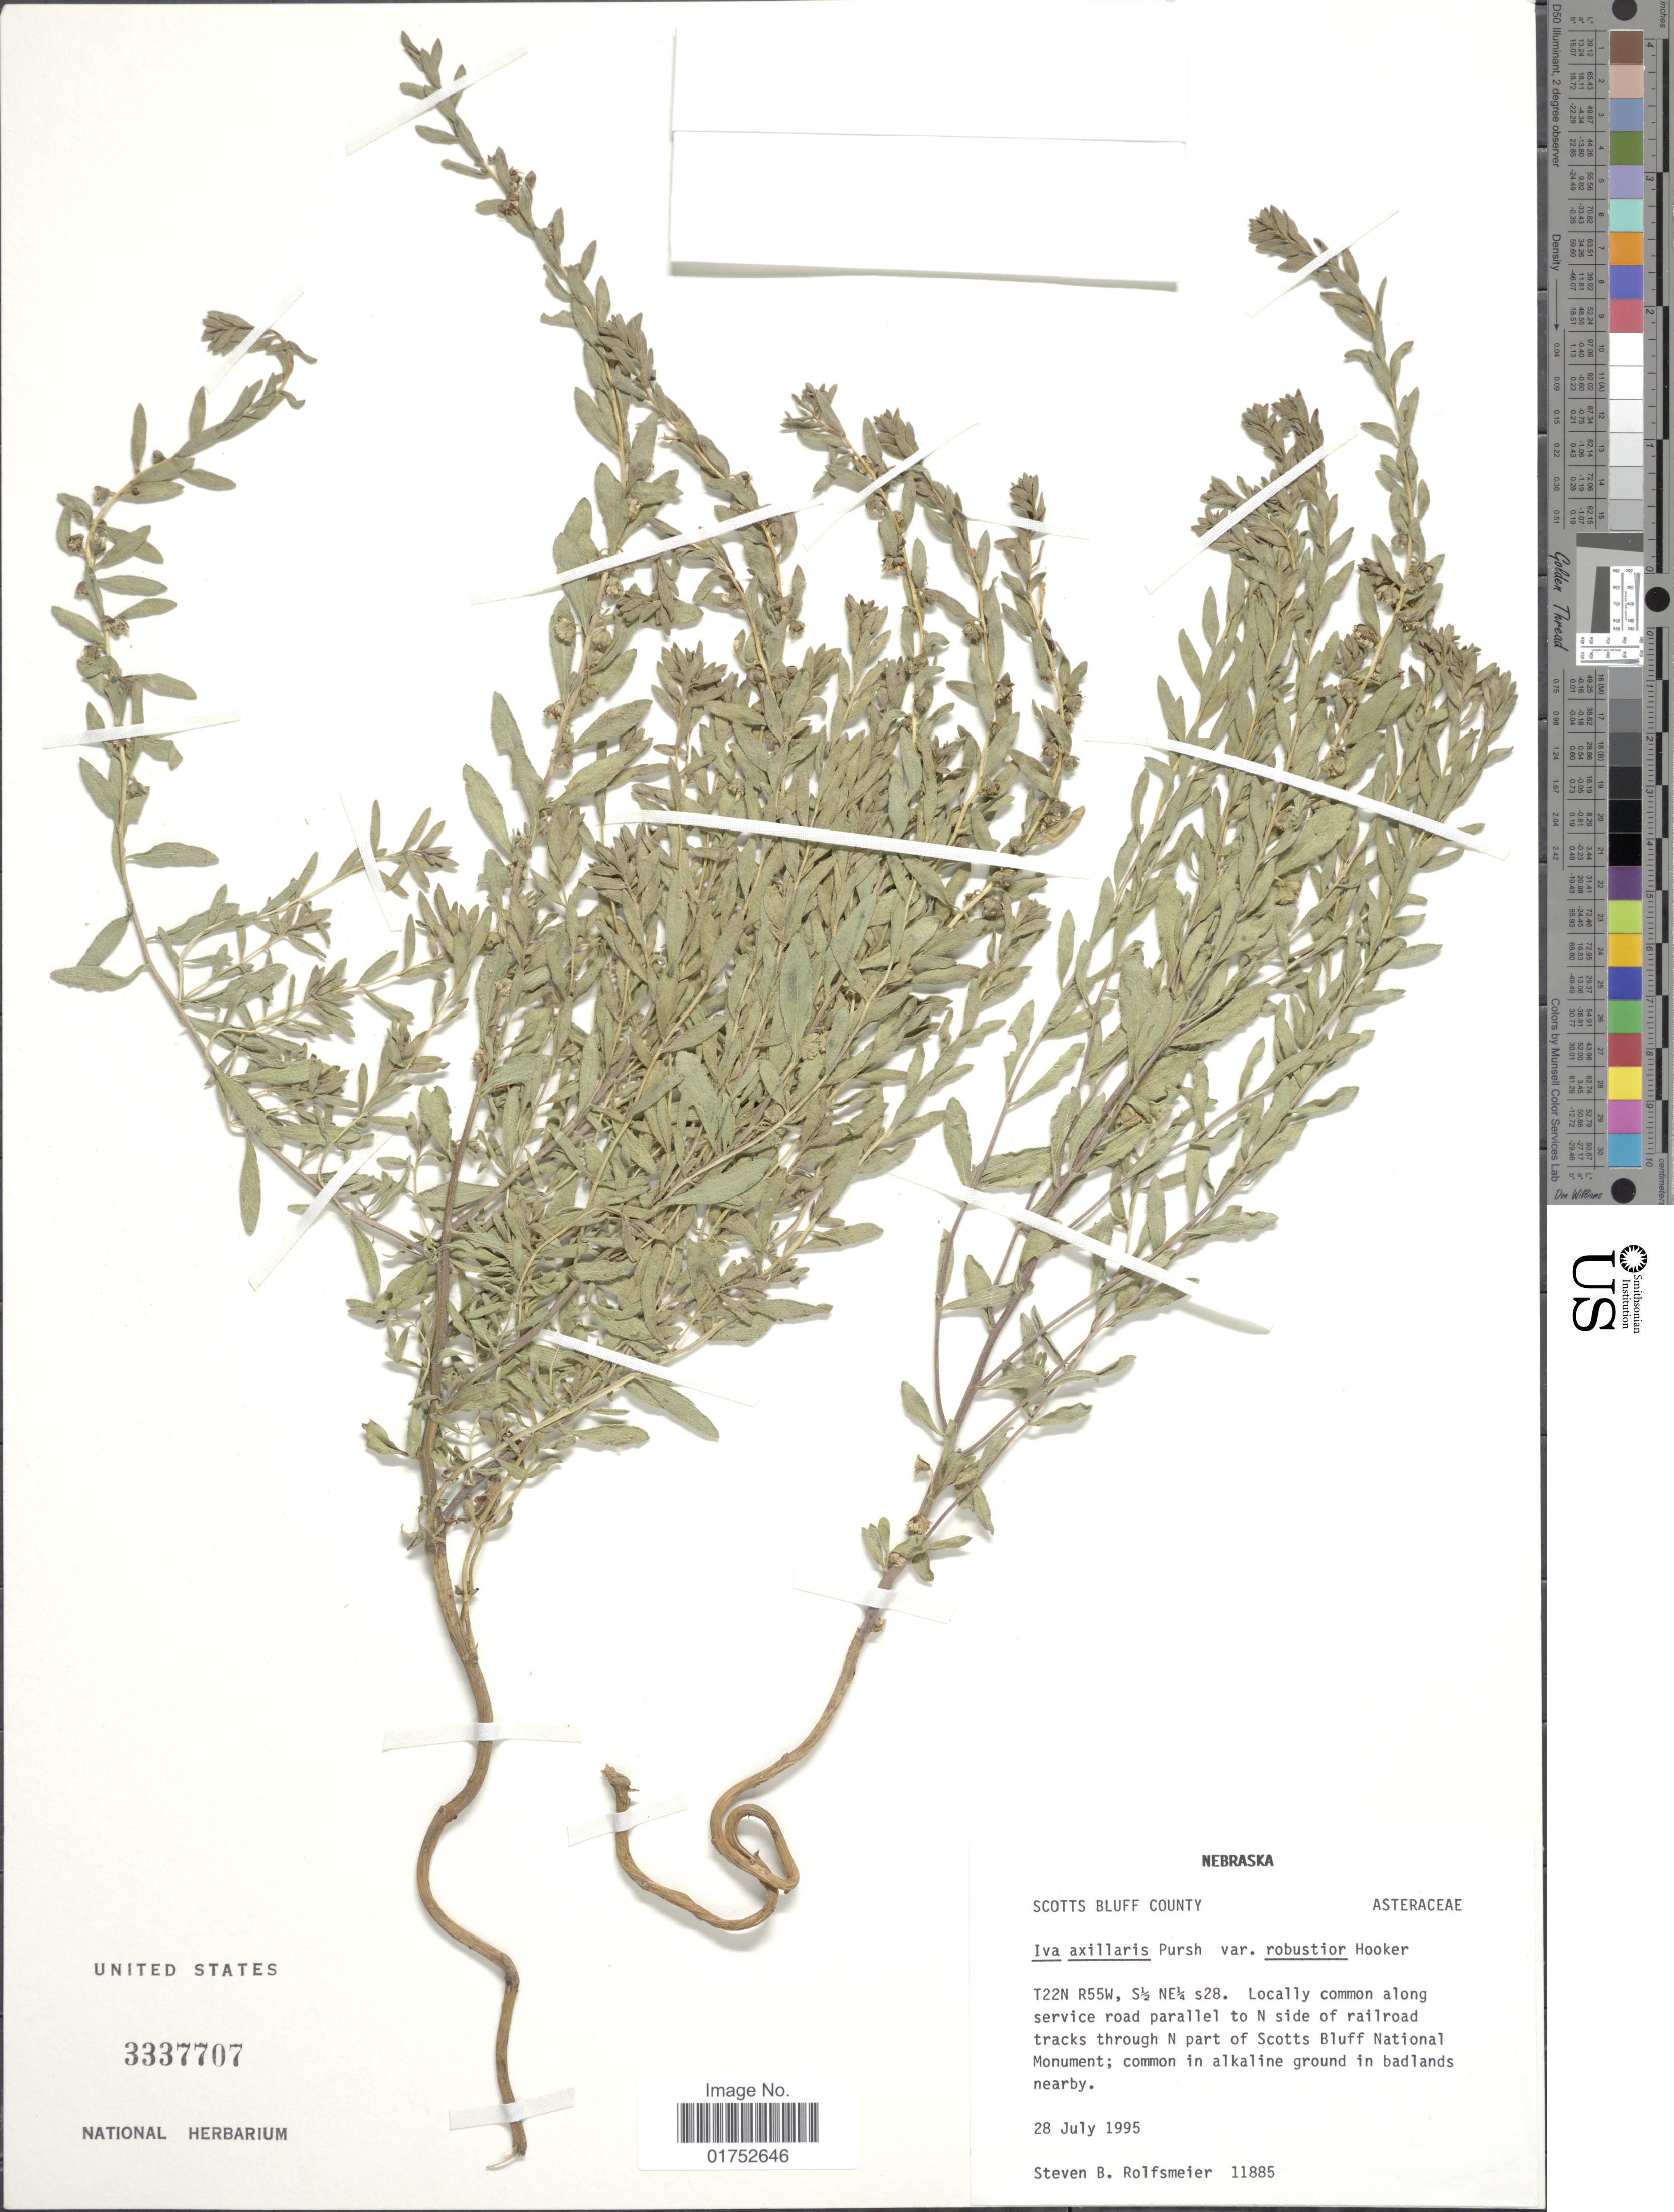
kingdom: Plantae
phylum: Tracheophyta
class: Magnoliopsida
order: Asterales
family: Asteraceae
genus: Iva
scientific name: Iva axillaris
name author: Pursh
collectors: S. Rolfsmeier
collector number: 11885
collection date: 1995-07-28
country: United States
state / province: Nebraska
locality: Scotts Bluff County, T22N, R55W, S½, NE1/4 s28, N side of railroad tracks through N part of Scotts Bluff National Monument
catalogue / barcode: US 3337707